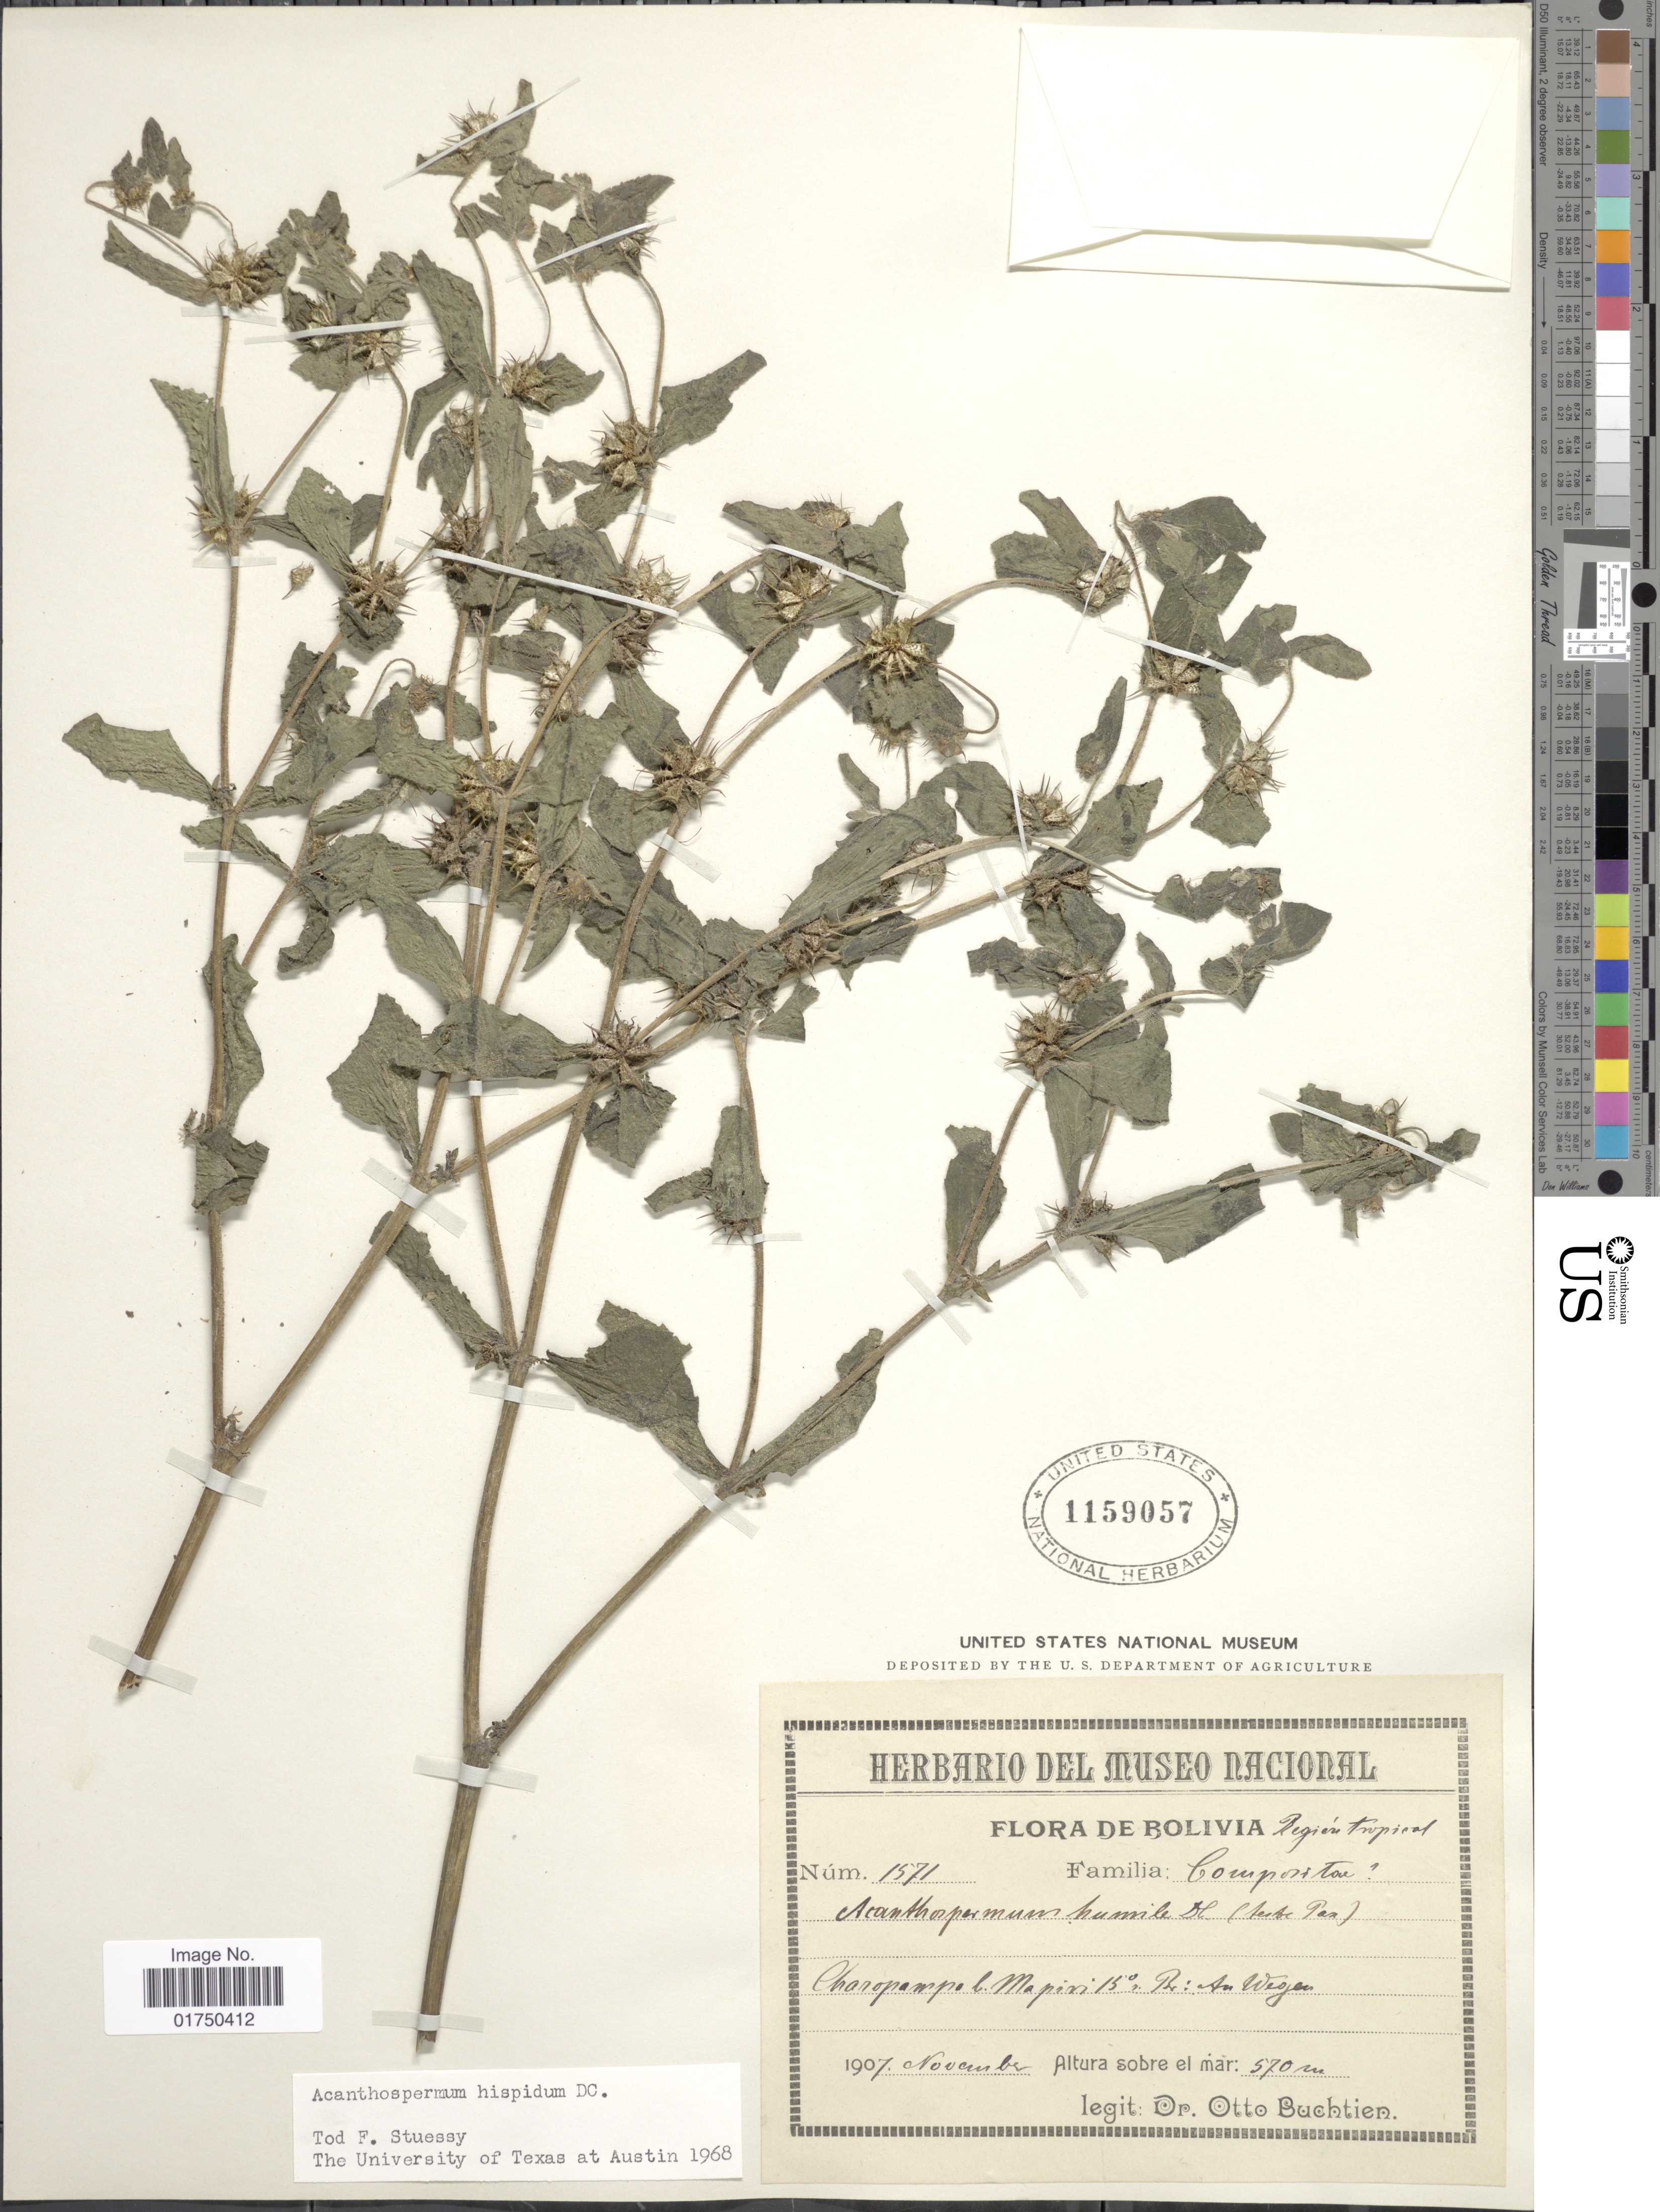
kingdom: Plantae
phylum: Tracheophyta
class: Magnoliopsida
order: Asterales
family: Asteraceae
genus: Acanthospermum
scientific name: Acanthospermum hispidum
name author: DC.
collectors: O. Buchtien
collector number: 1571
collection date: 1907-11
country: Bolivia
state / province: La Paz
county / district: Mapiri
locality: Región tropical. Charopampa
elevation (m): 570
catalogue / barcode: US 1159057